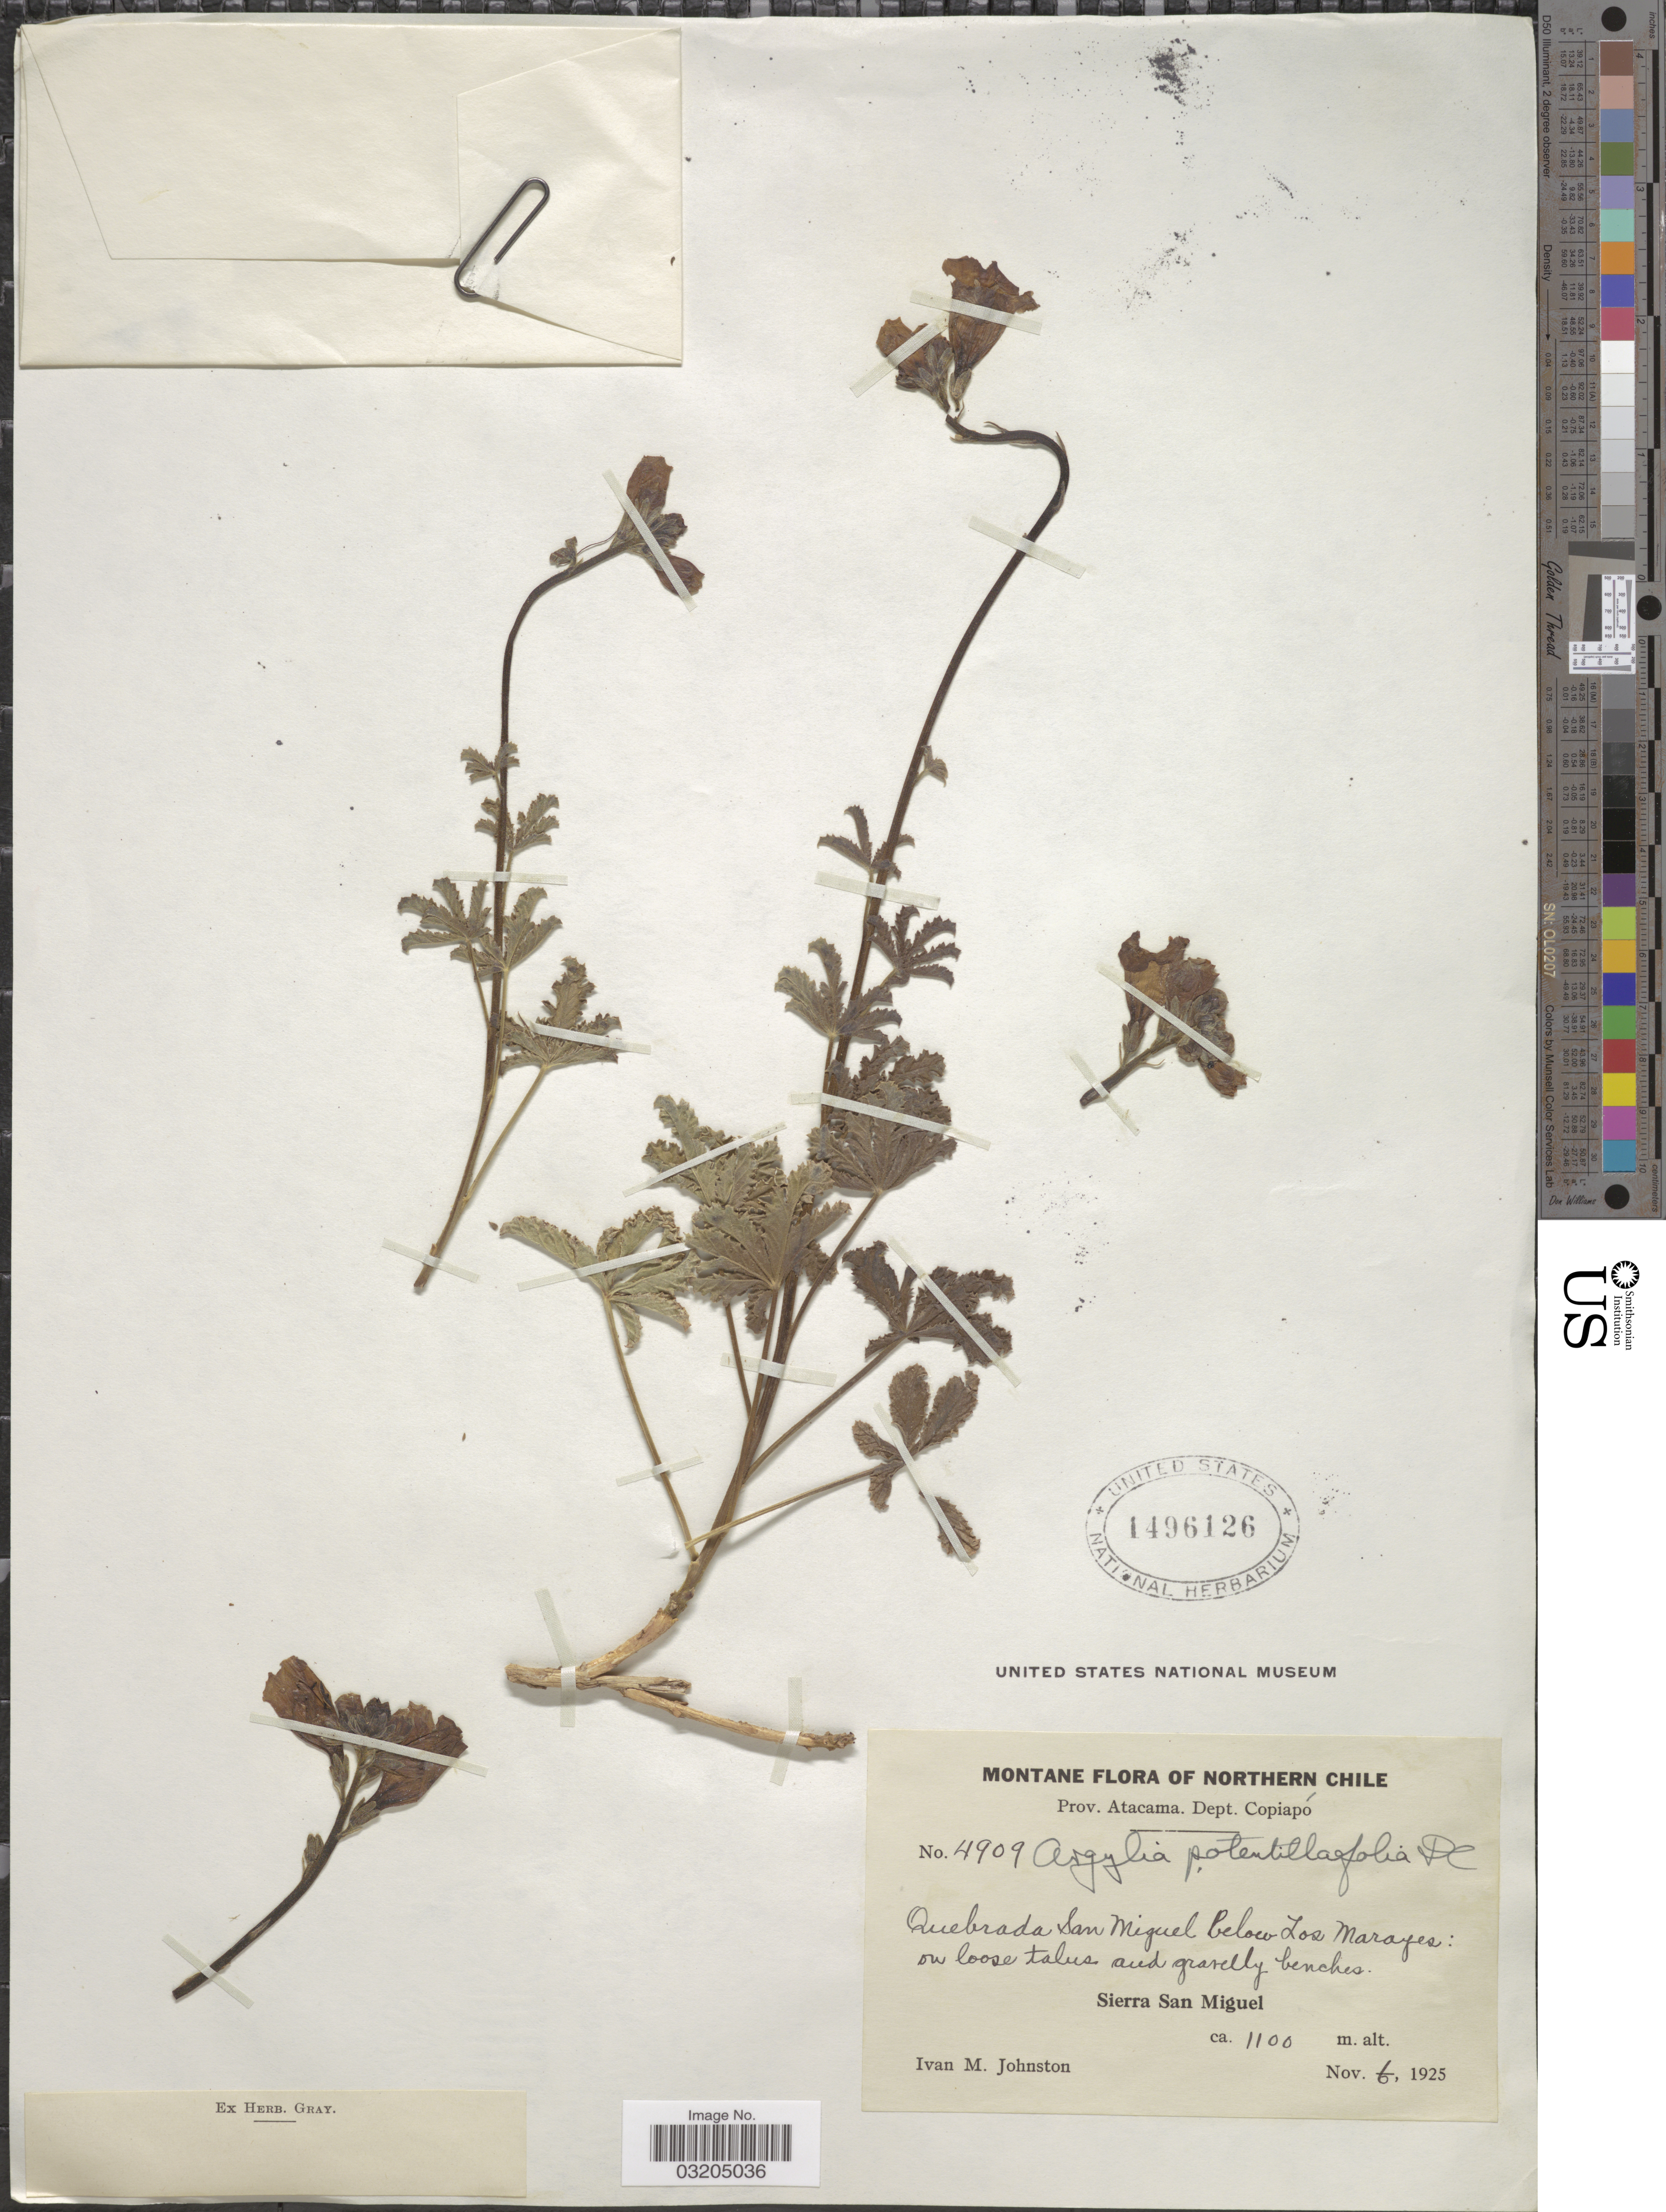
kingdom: Plantae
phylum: Tracheophyta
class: Magnoliopsida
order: Lamiales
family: Bignoniaceae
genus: Argylia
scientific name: Argylia potentillifolia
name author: A. DC. in DC.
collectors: I.M. Johnston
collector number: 4909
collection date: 1925-11-06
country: Chile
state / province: Atacama (III)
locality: Northern Chile. Dept. Copiapó. Quebrada San Miguel below Los Marayes. Sierra San Miguel.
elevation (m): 1100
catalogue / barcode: US 1496126